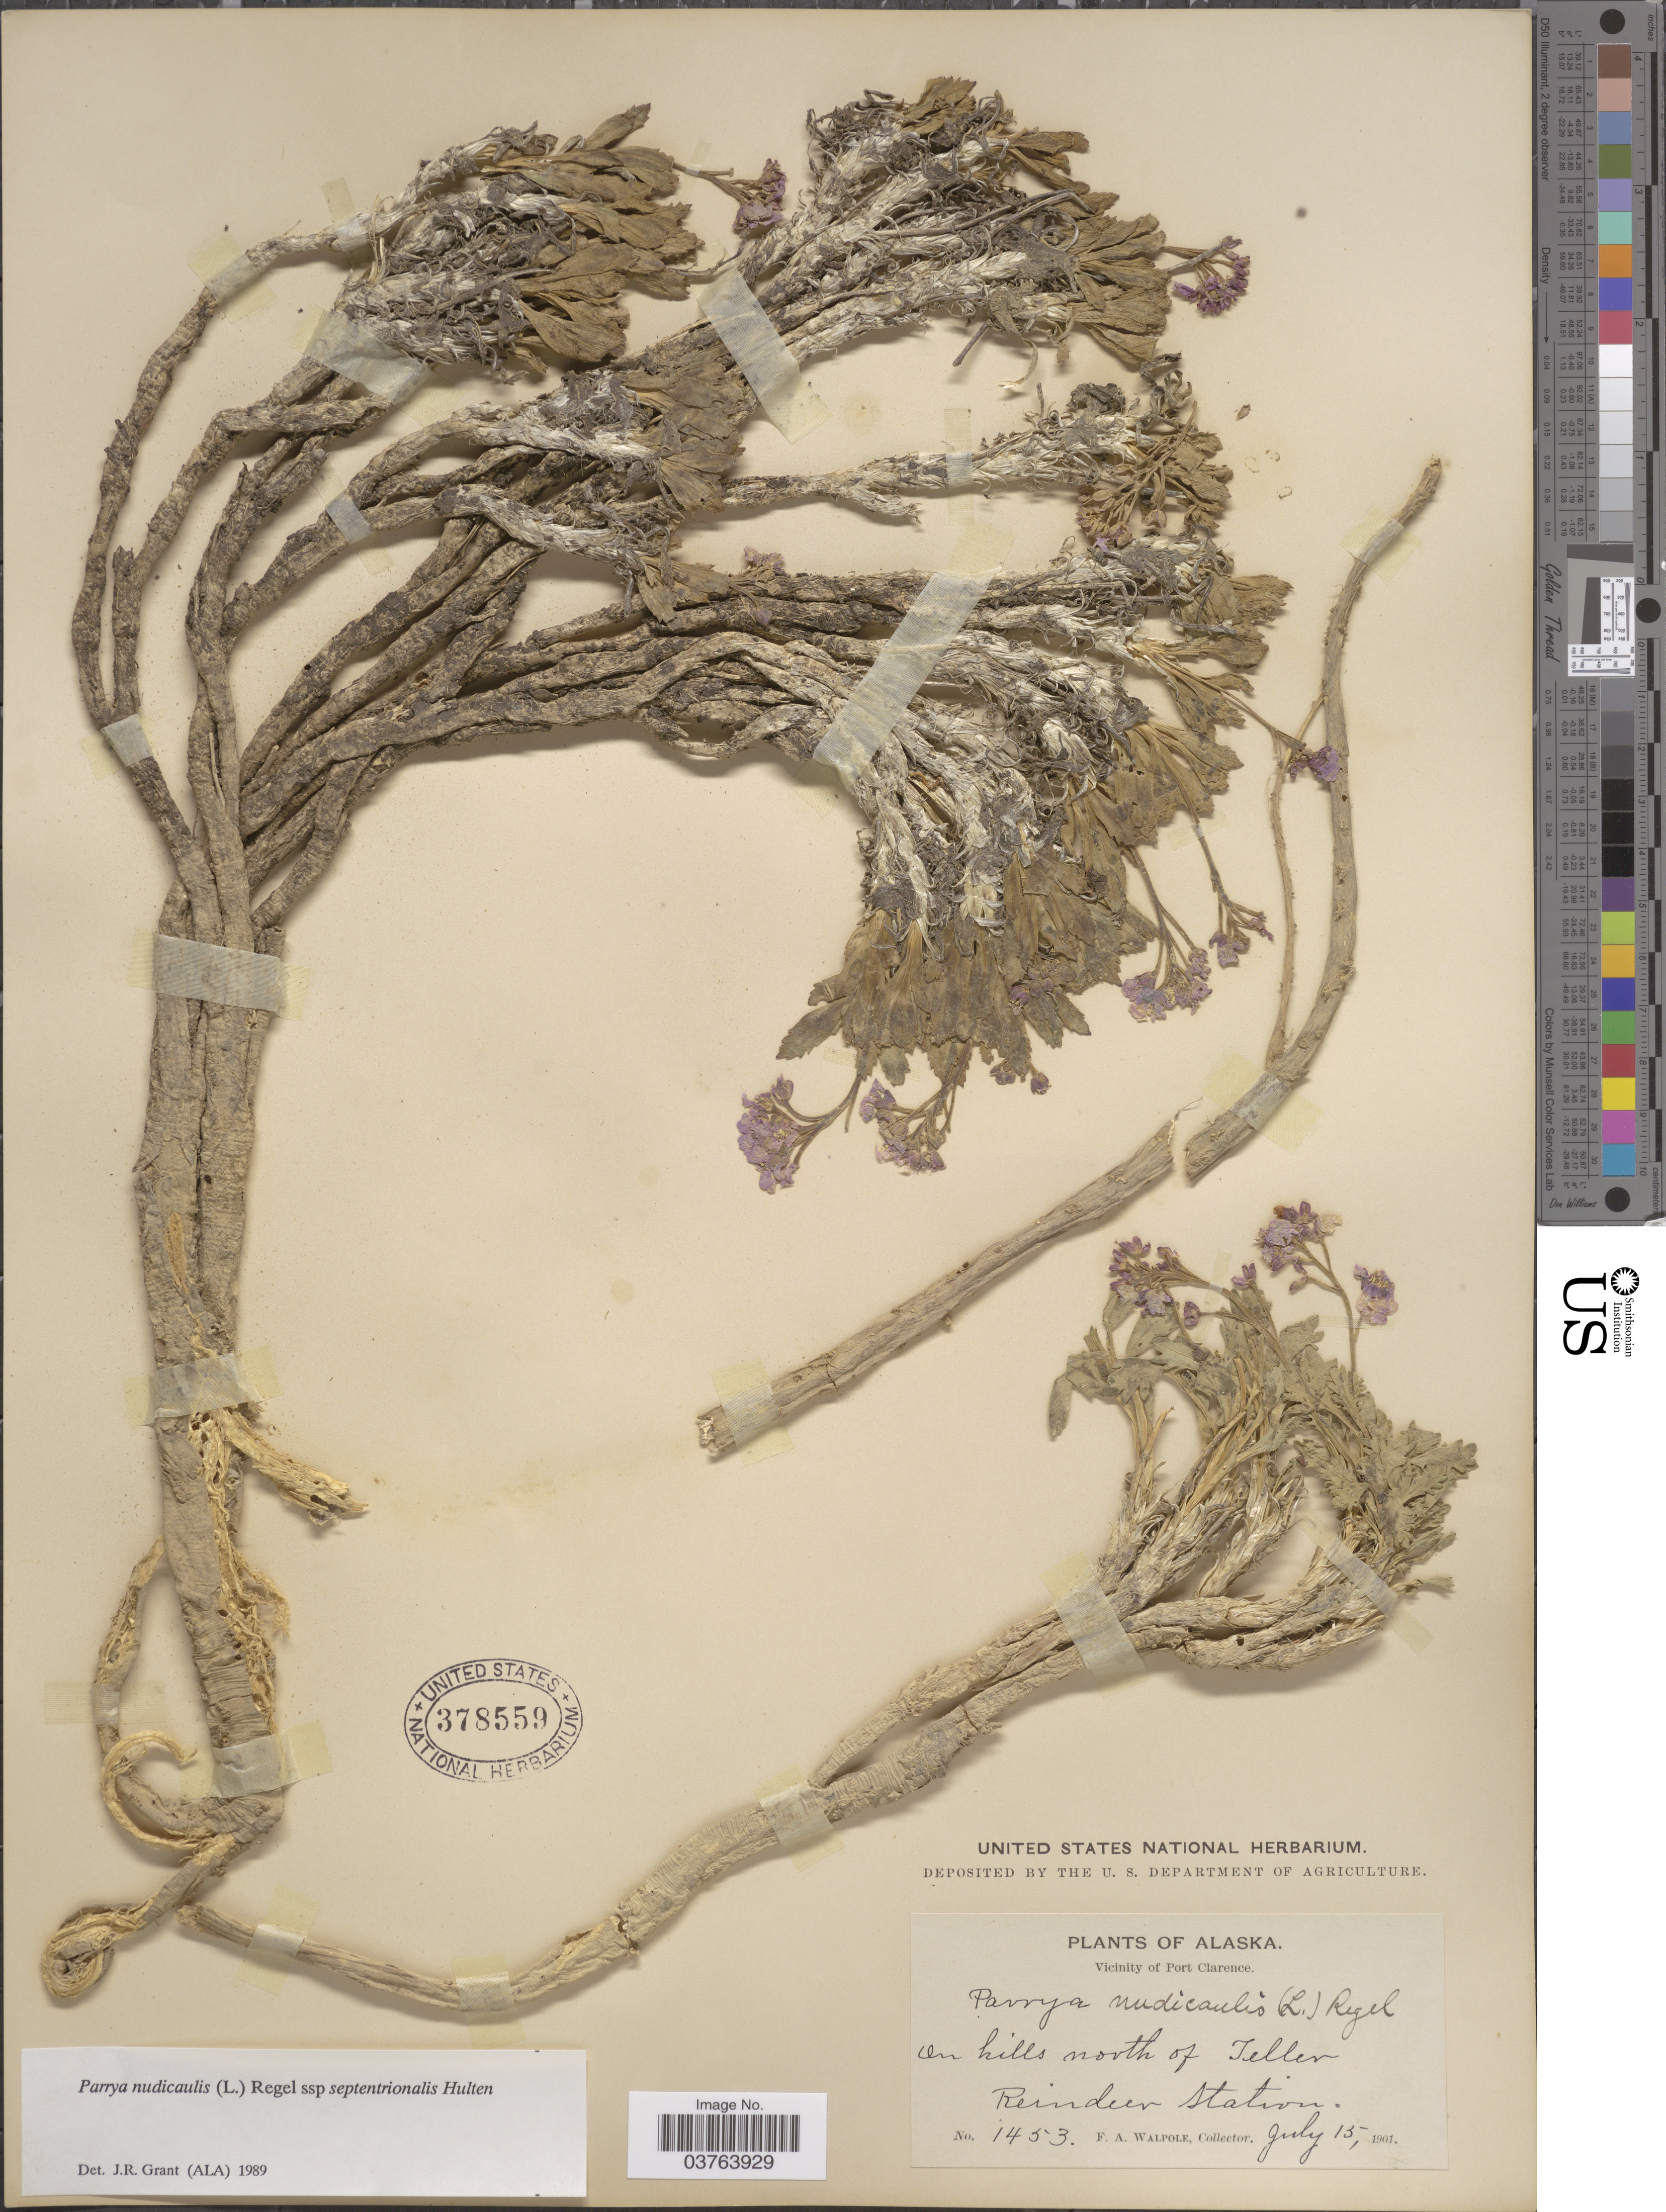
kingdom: Plantae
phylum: Tracheophyta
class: Magnoliopsida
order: Brassicales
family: Brassicaceae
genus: Parrya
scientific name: Parrya nudicaulis subsp. septentrionalis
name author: Hultén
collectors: F. Walpole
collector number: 1453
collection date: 1901-07-15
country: United States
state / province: Alaska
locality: Vicinity of Port Clarence. On hills north of Teller Reindeer Station.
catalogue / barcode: US 378559